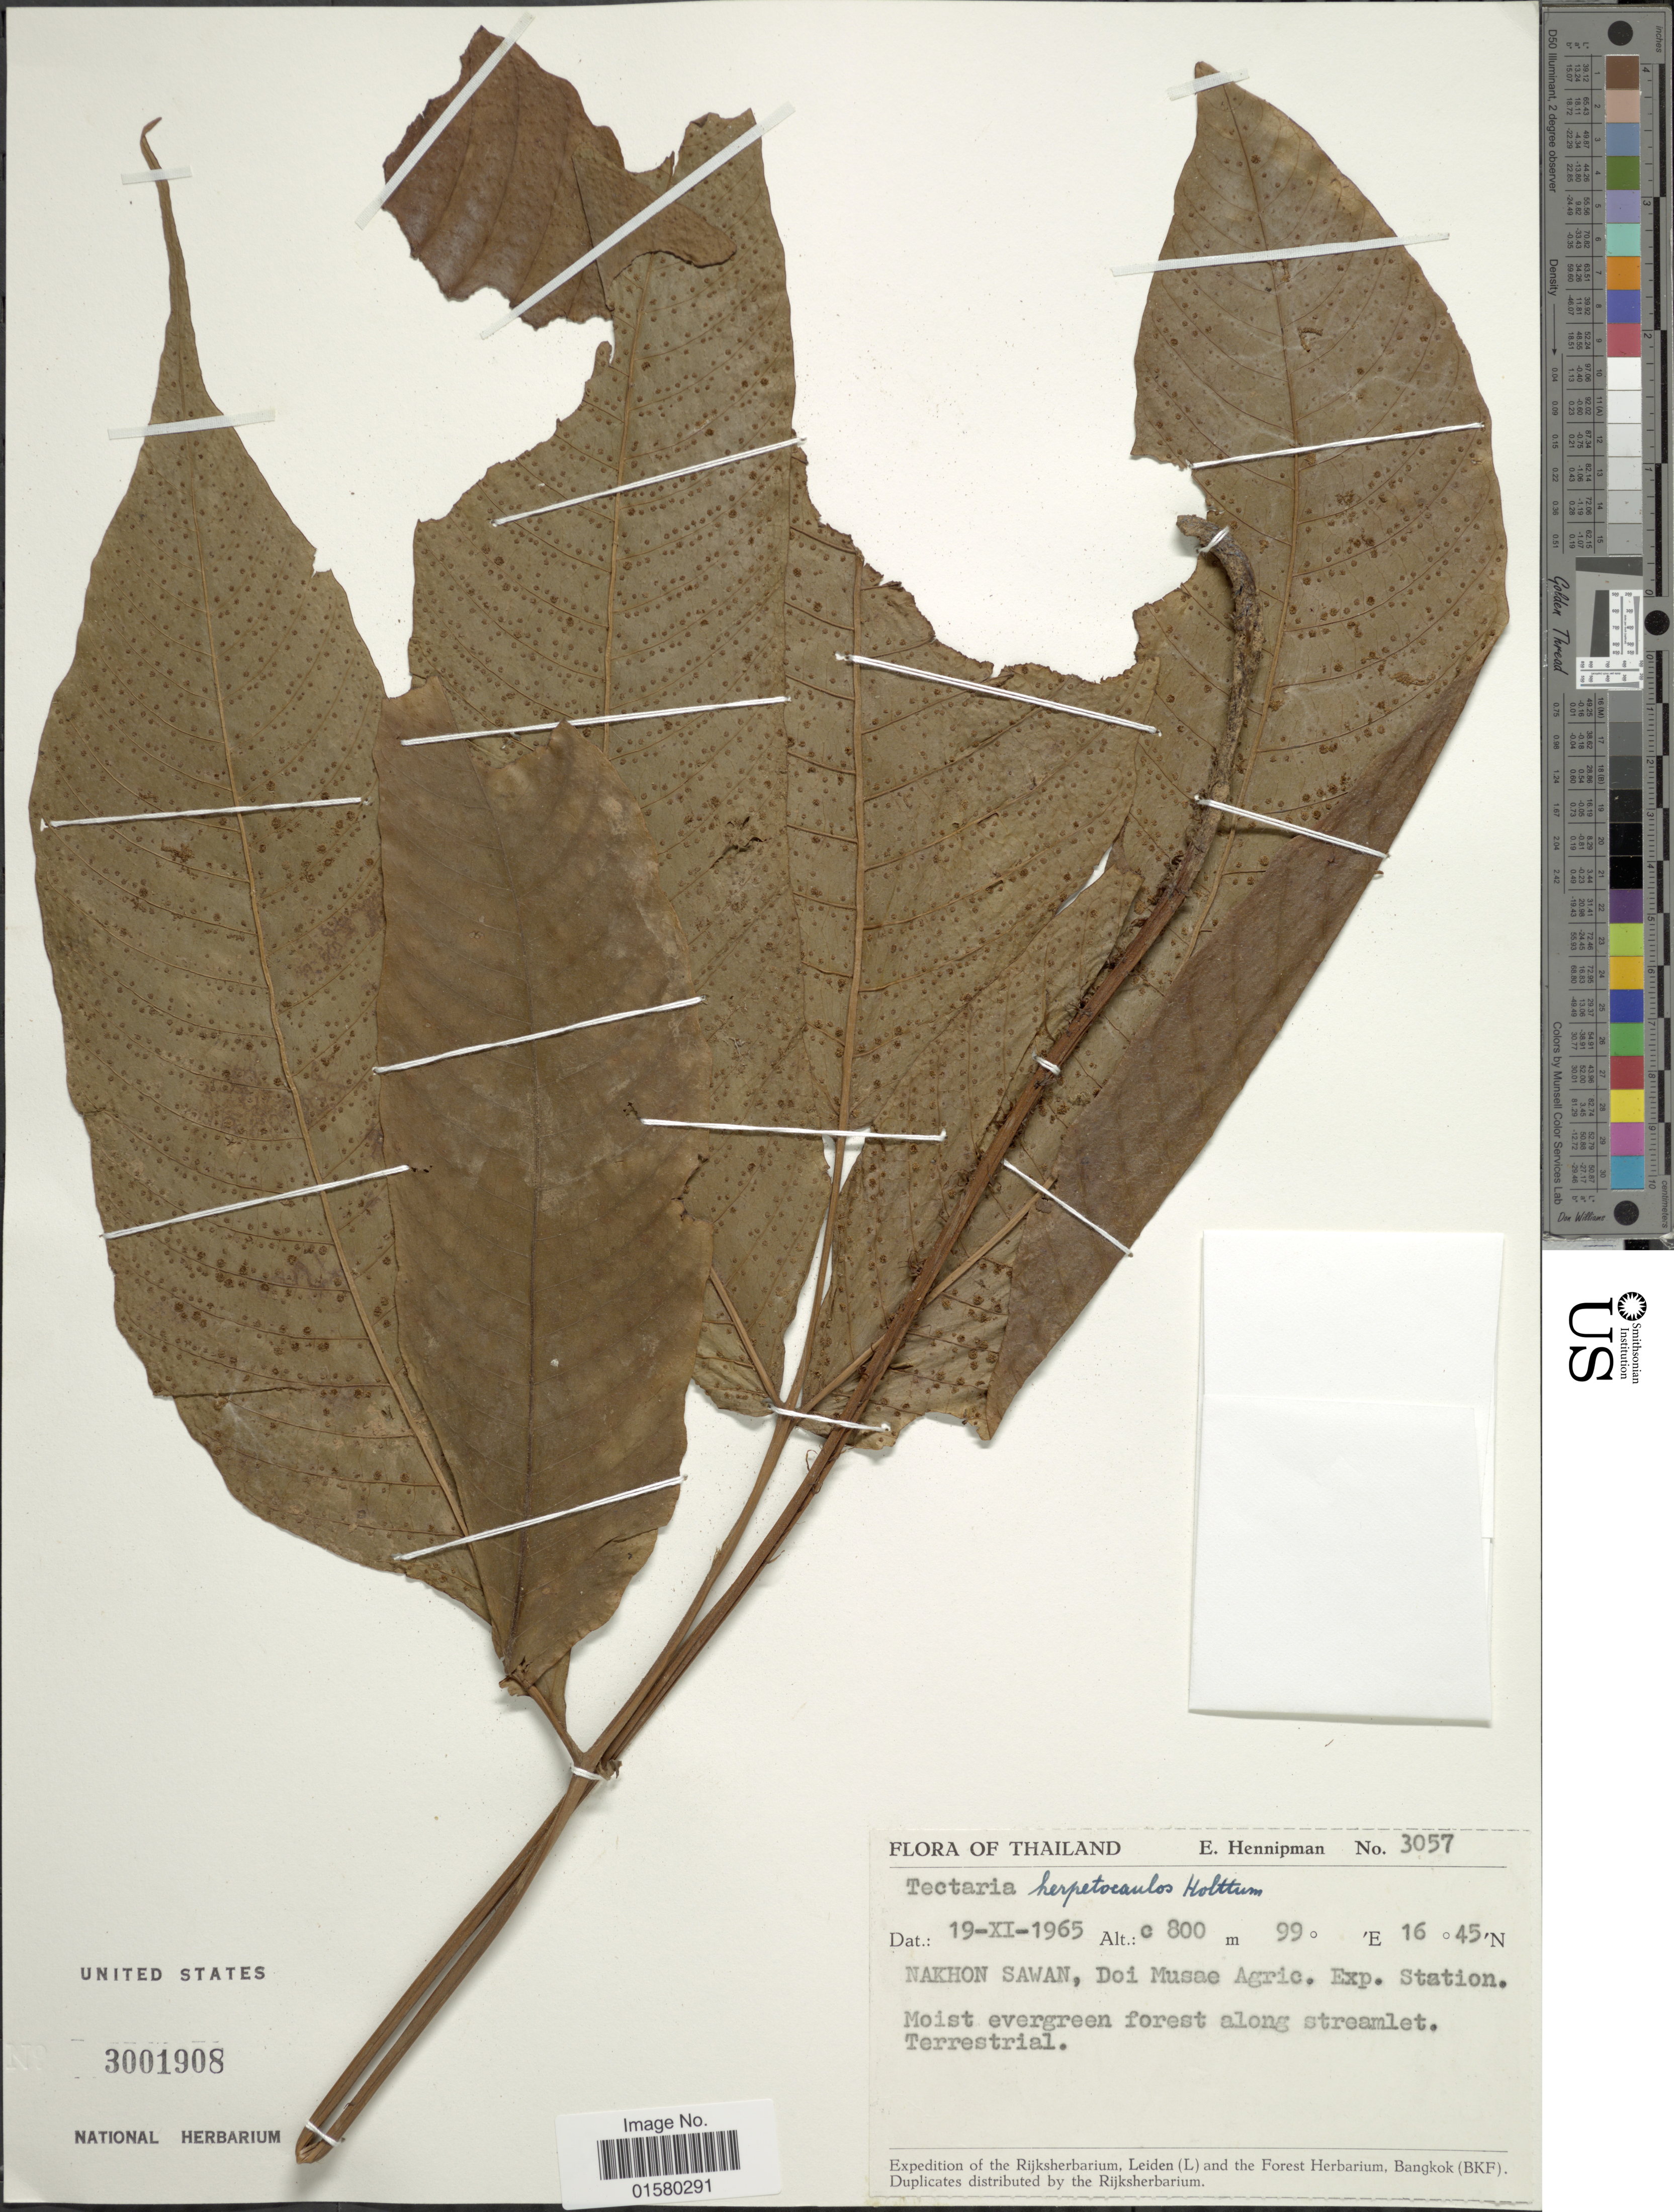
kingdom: Plantae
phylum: Tracheophyta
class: Polypodiopsida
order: Polypodiales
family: Tectariaceae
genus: Tectaria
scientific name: Tectaria herpetocaulos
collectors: E. Hennipman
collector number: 3057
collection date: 1965-11-19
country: Thailand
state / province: Nakhon Sawan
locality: Nakhon Sawan, Doi Musae Agric. Exp. Station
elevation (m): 800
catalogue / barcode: US 3001908